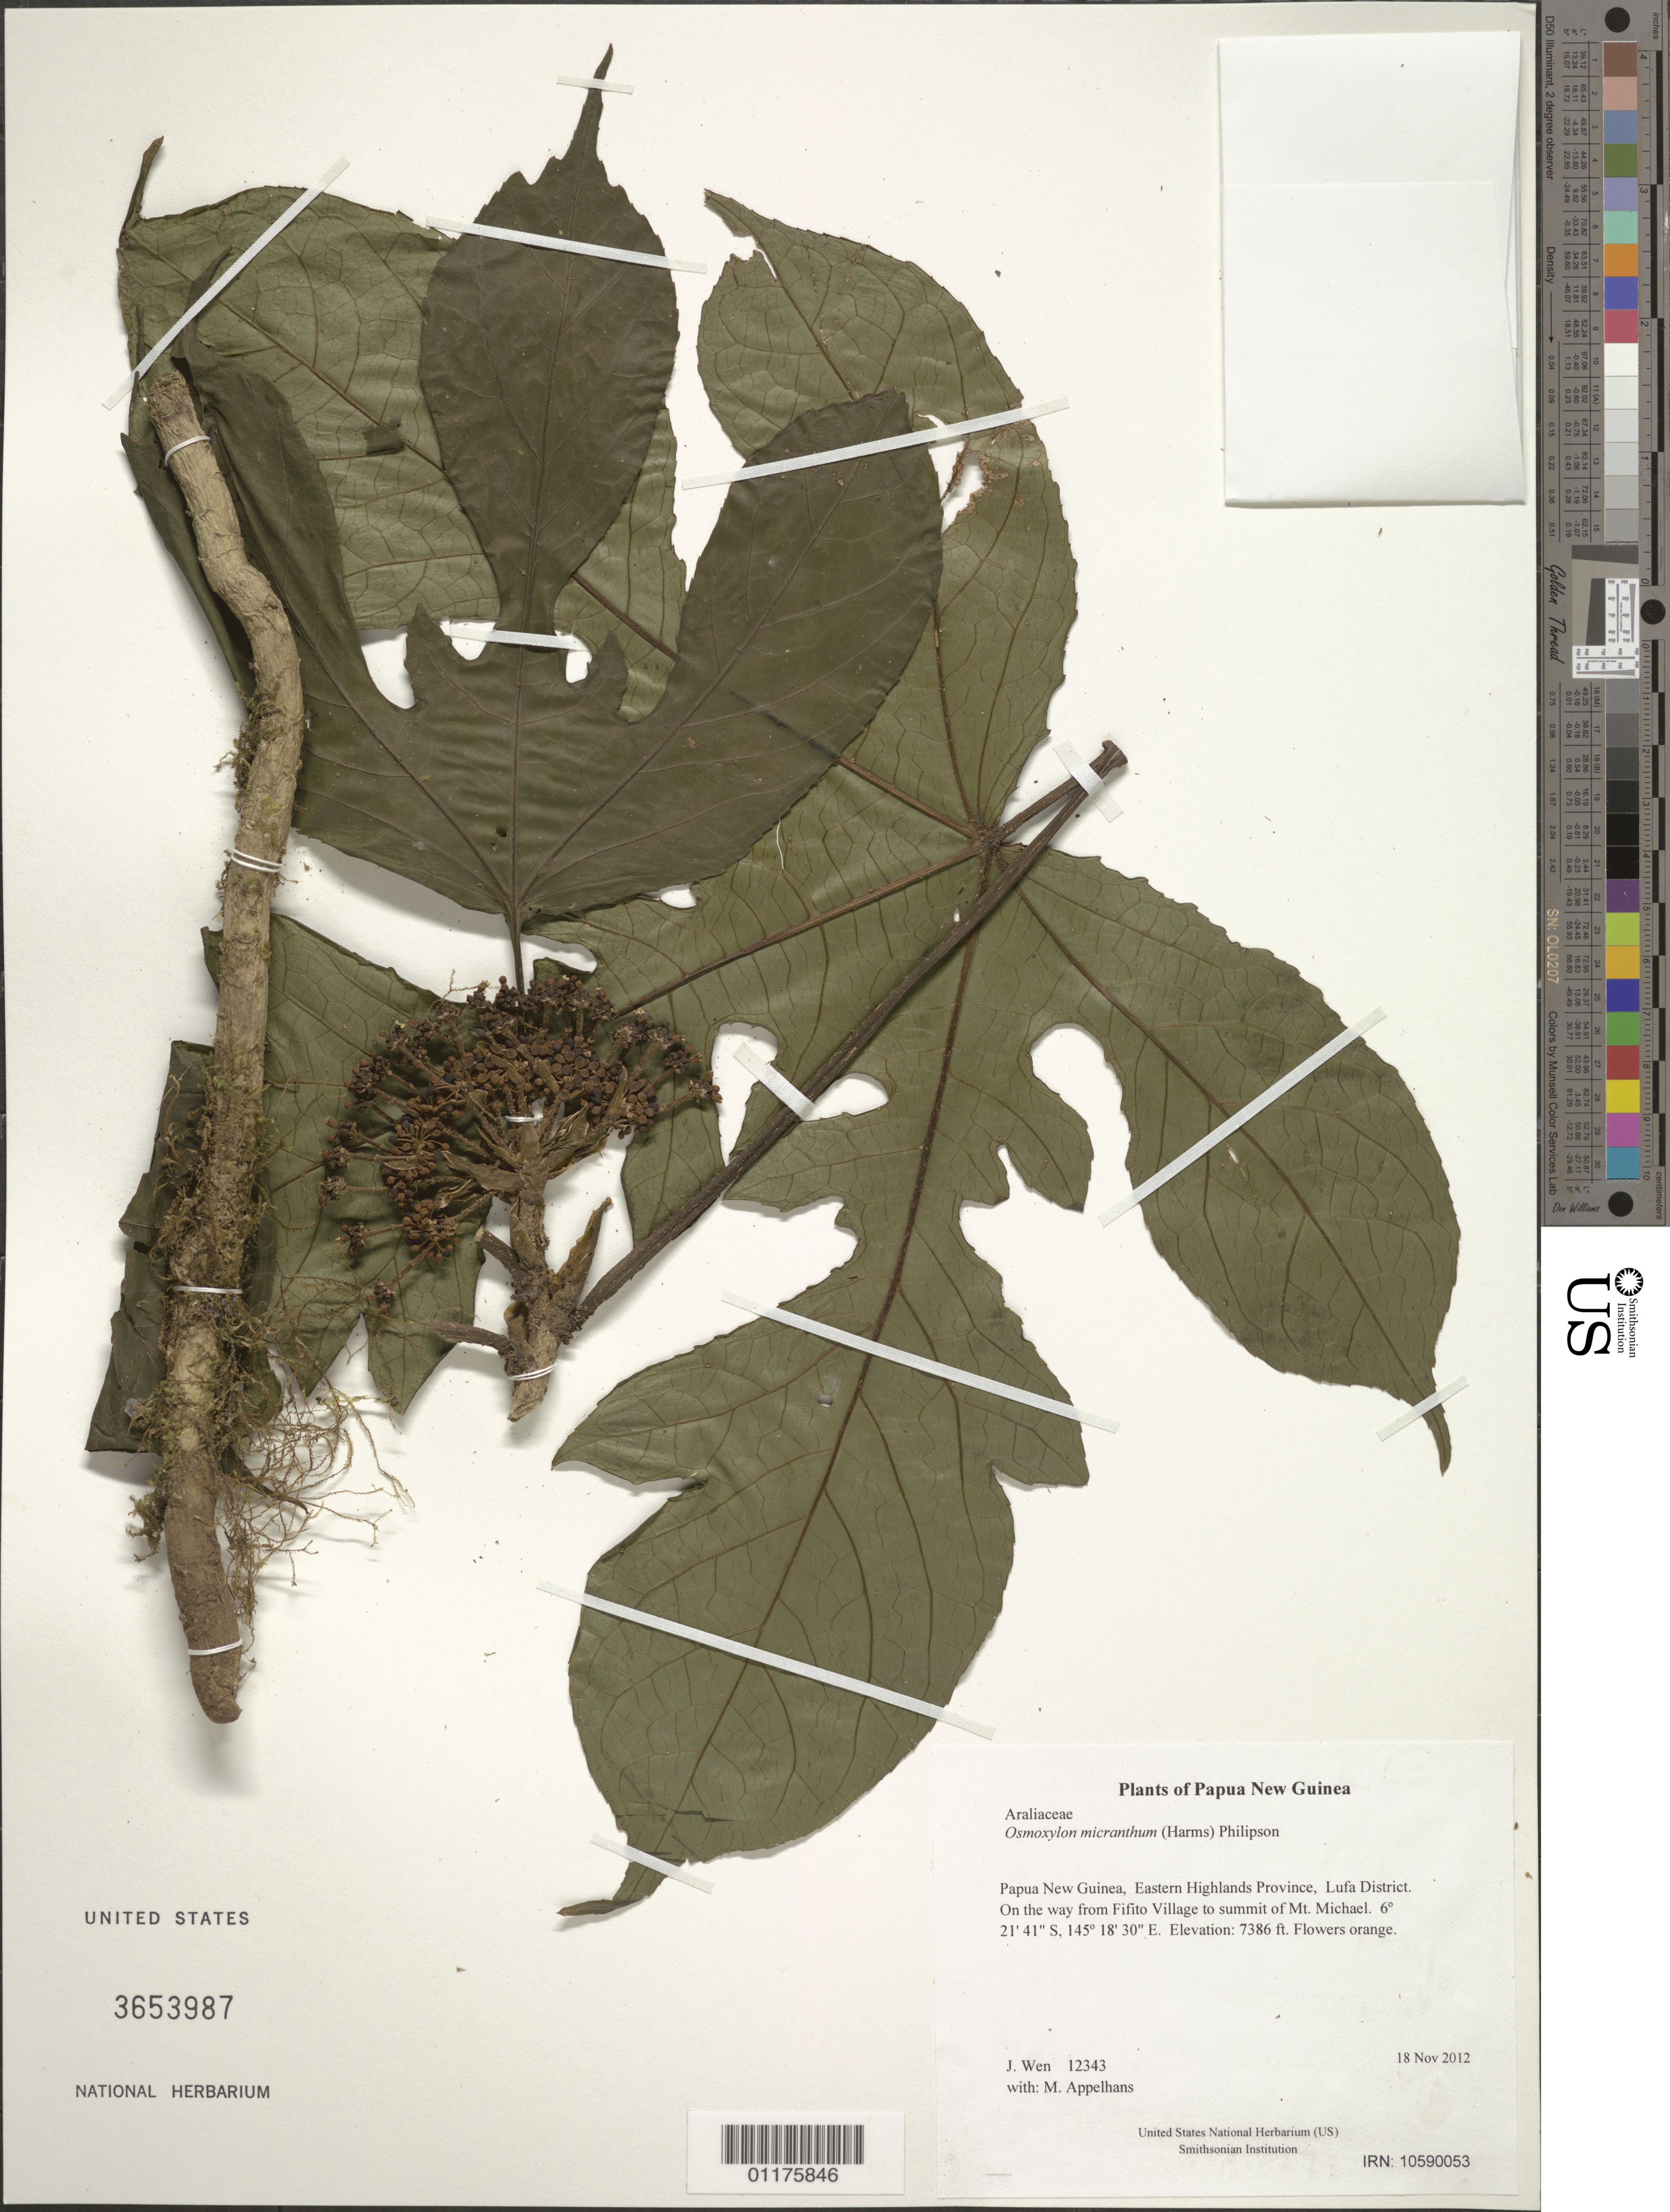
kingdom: Plantae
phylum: Tracheophyta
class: Magnoliopsida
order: Apiales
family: Araliaceae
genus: Osmoxylon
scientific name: Osmoxylon micranthum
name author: (Harms) Philipson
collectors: M. Appelhans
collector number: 12343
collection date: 2012-11-18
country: Papua New Guinea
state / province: Eastern Highlands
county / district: Lufa District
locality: On the way from Fifito Village to summit of Mt. Michael.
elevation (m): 2251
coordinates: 06 21.687 S, 145 18.510 E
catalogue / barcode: US 3653987